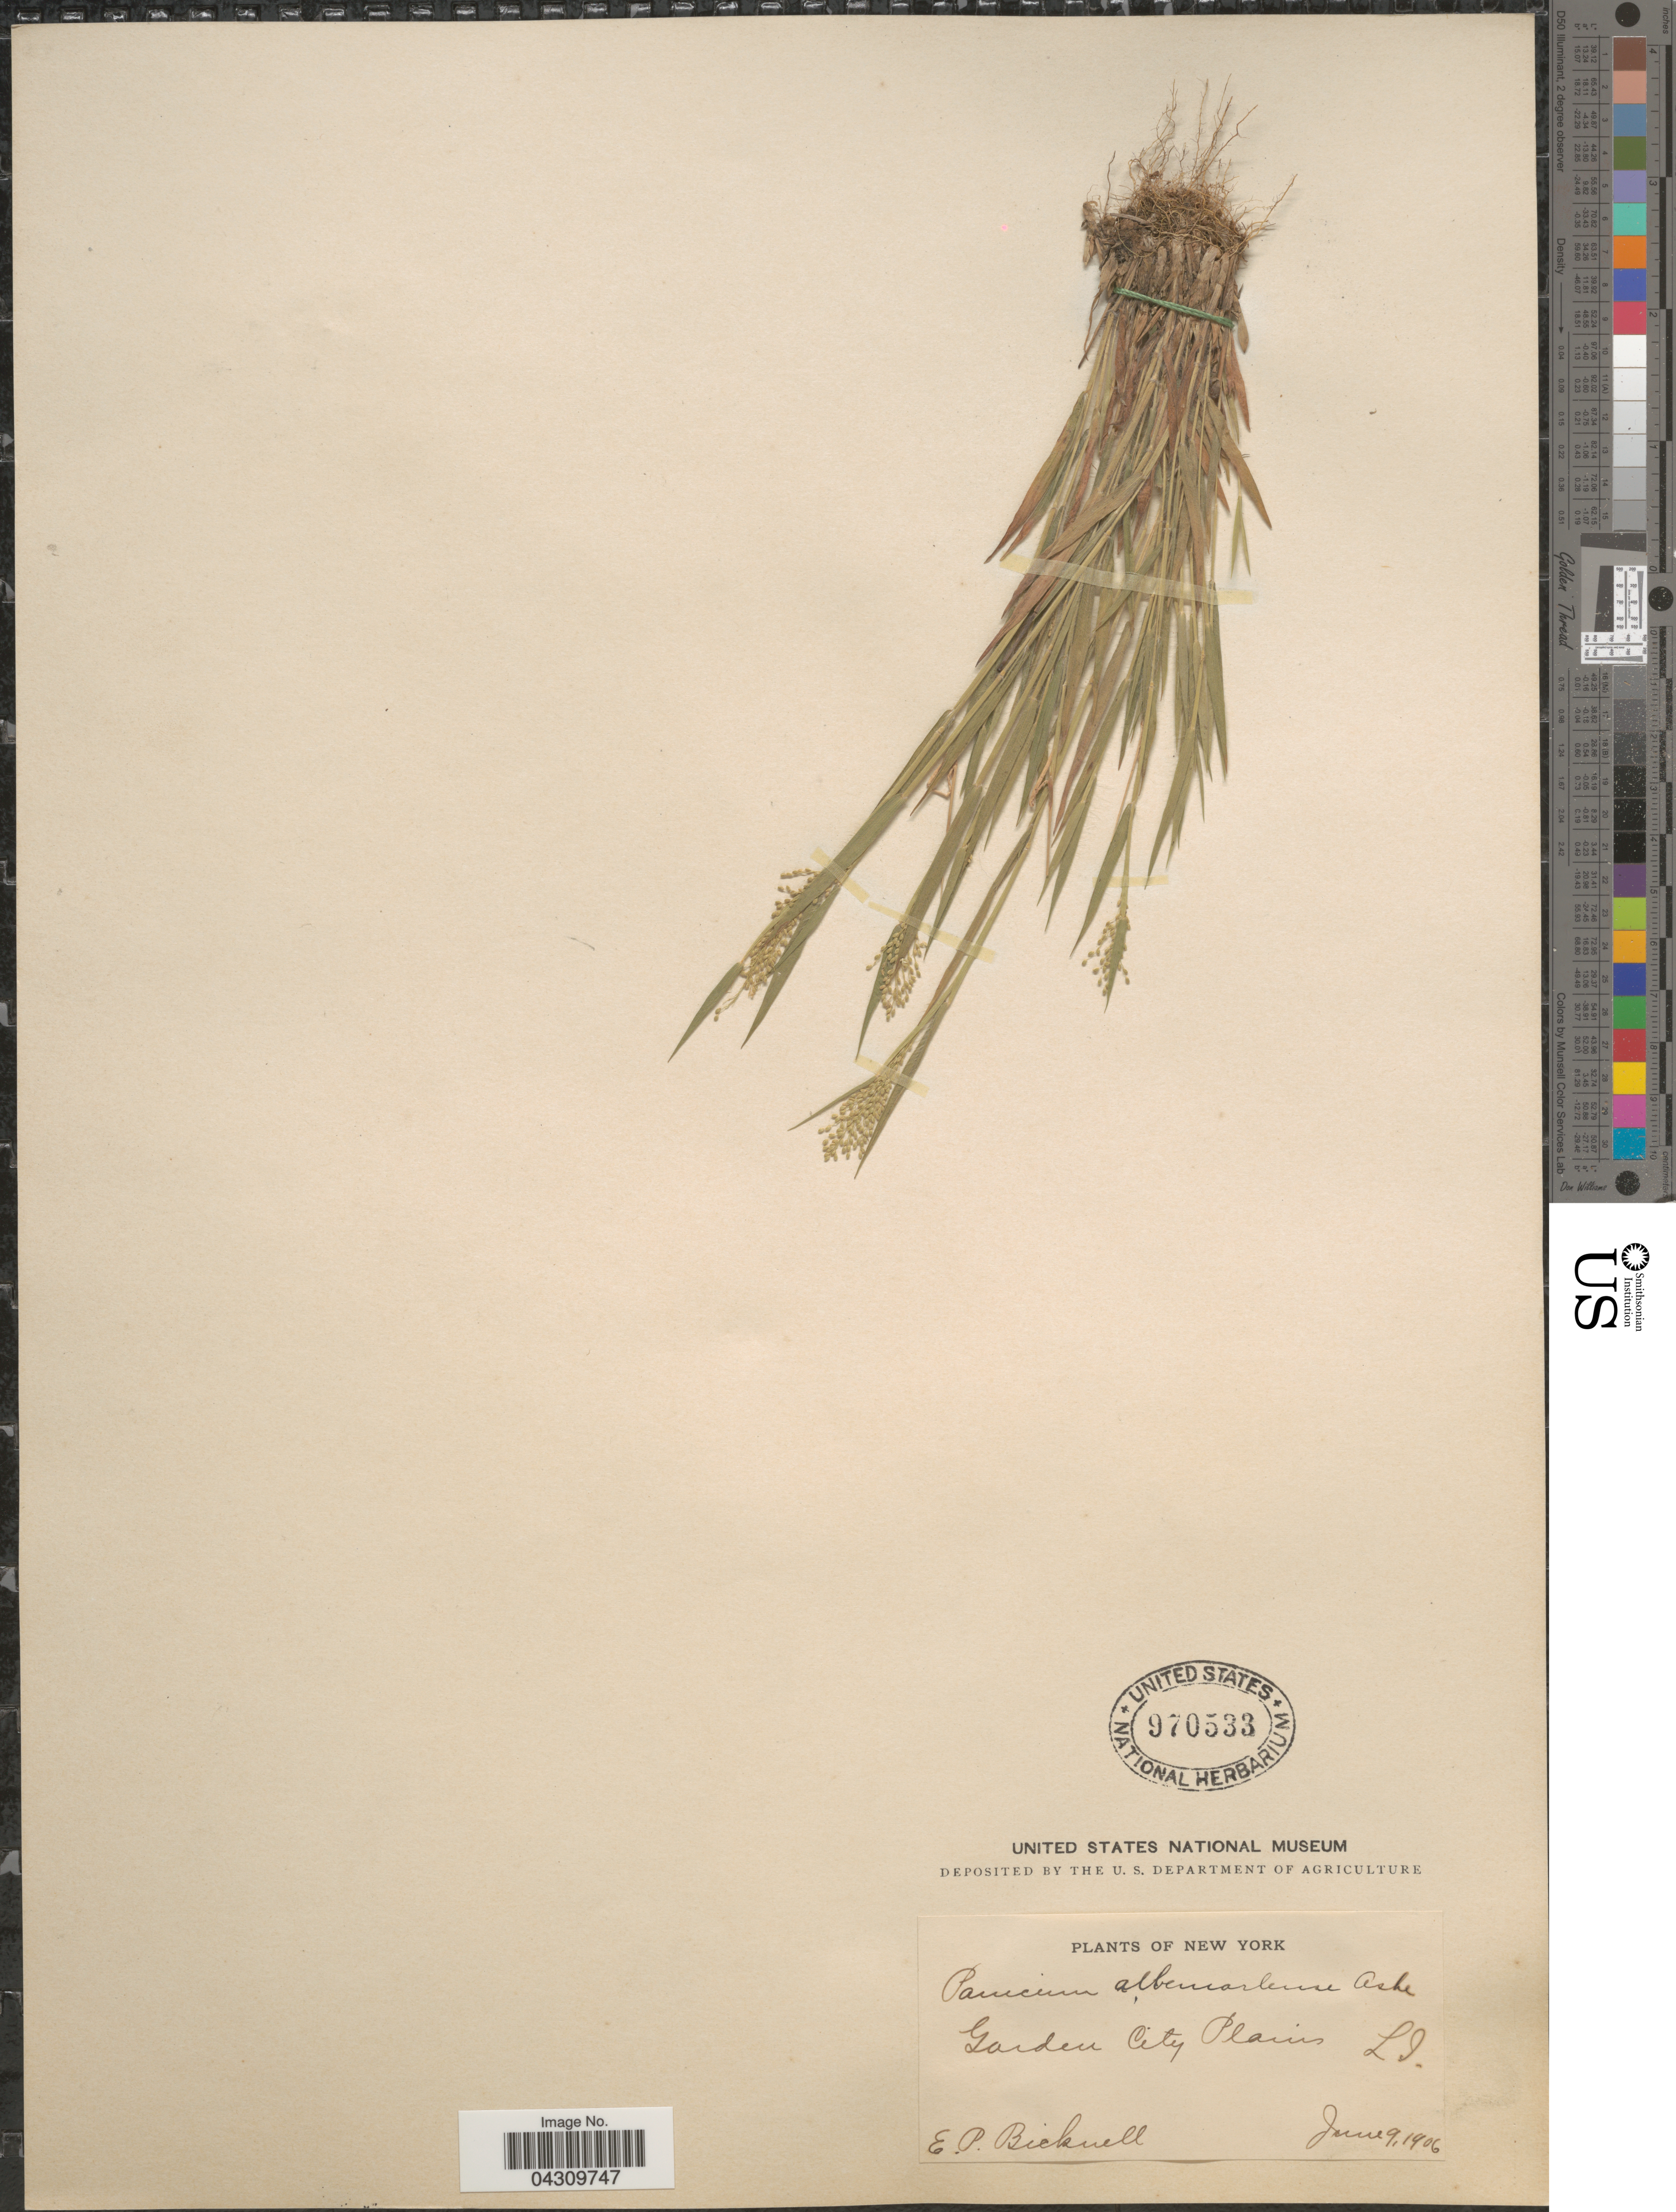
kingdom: Plantae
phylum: Tracheophyta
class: Liliopsida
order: Poales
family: Poaceae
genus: Dichanthelium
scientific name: Dichanthelium acuminatum var. acuminatum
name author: (Sw.) Gould & C.A. Clark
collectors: E. P. Bicknell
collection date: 1906-06-09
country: United States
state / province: New York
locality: Garden City, Plains L.I.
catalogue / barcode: US 970533